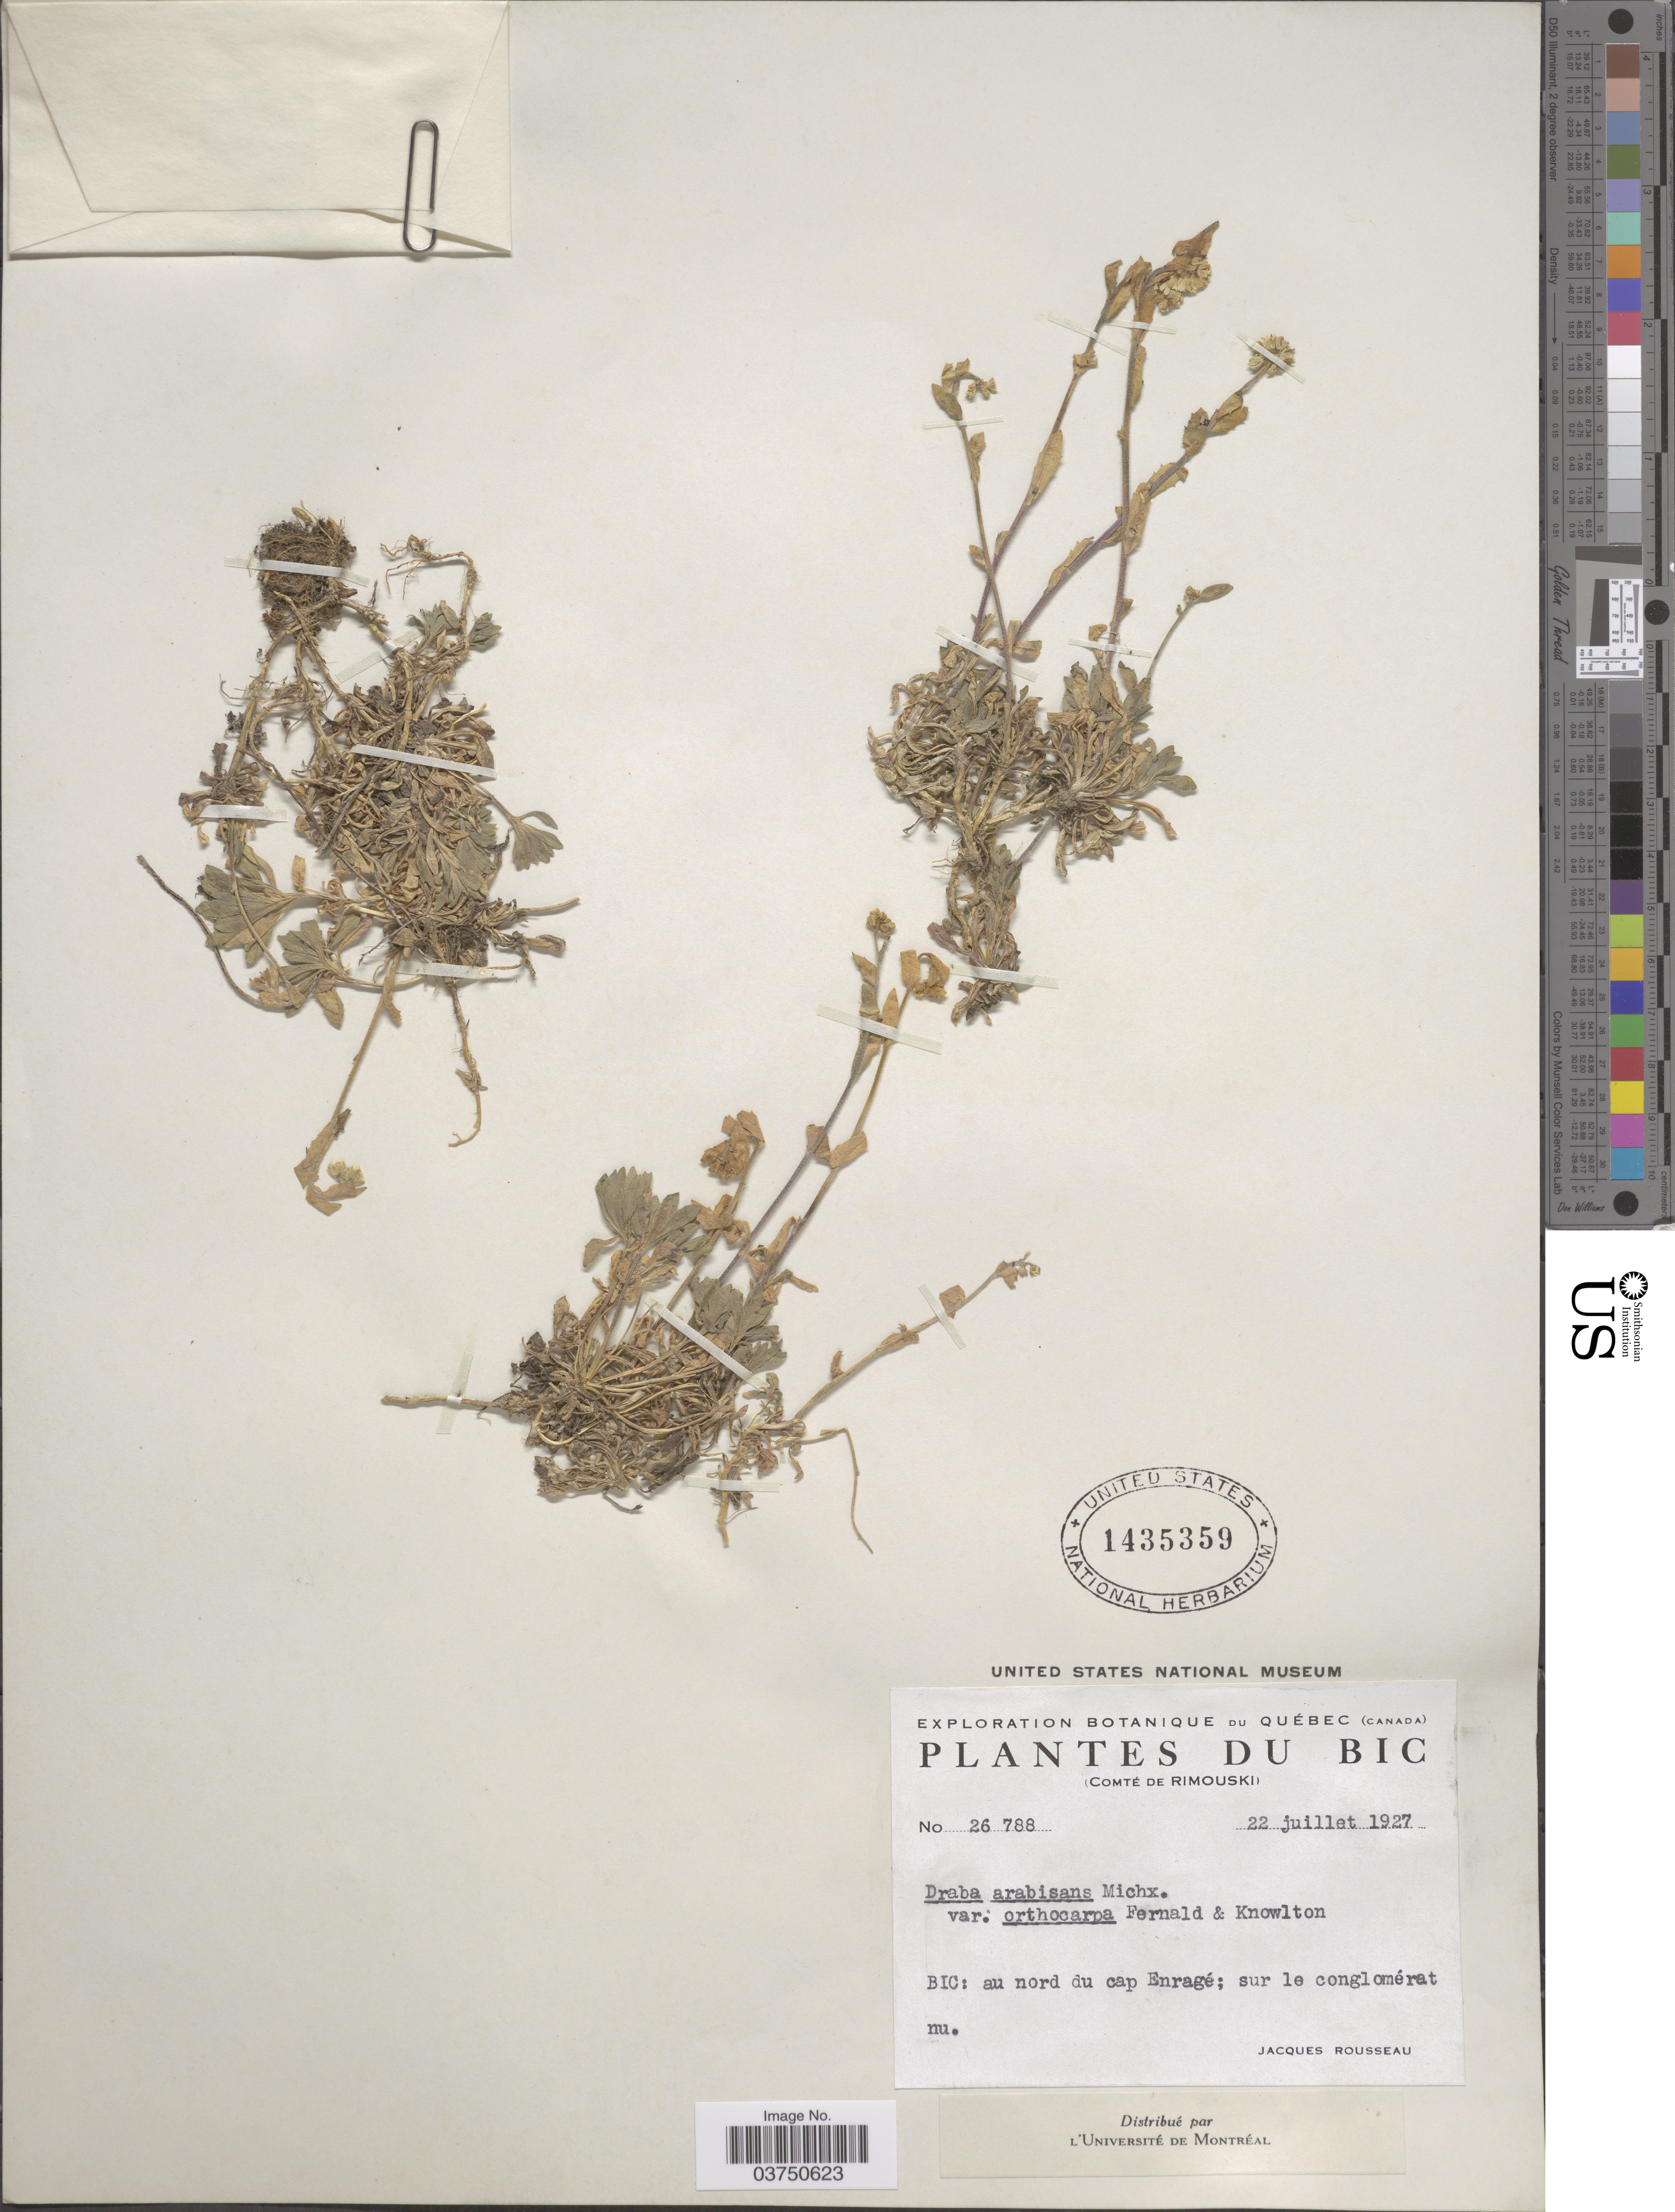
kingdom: Plantae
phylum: Tracheophyta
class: Magnoliopsida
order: Brassicales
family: Brassicaceae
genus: Draba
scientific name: Draba arabisans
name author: Michx.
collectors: J. Rousseau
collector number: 26788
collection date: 1927-07-22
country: Canada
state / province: Quebec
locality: BIC, Comté de Rimouski. BIC: au nord du cap Enragé; sur le conglomérat nu.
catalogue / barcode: US 1435359